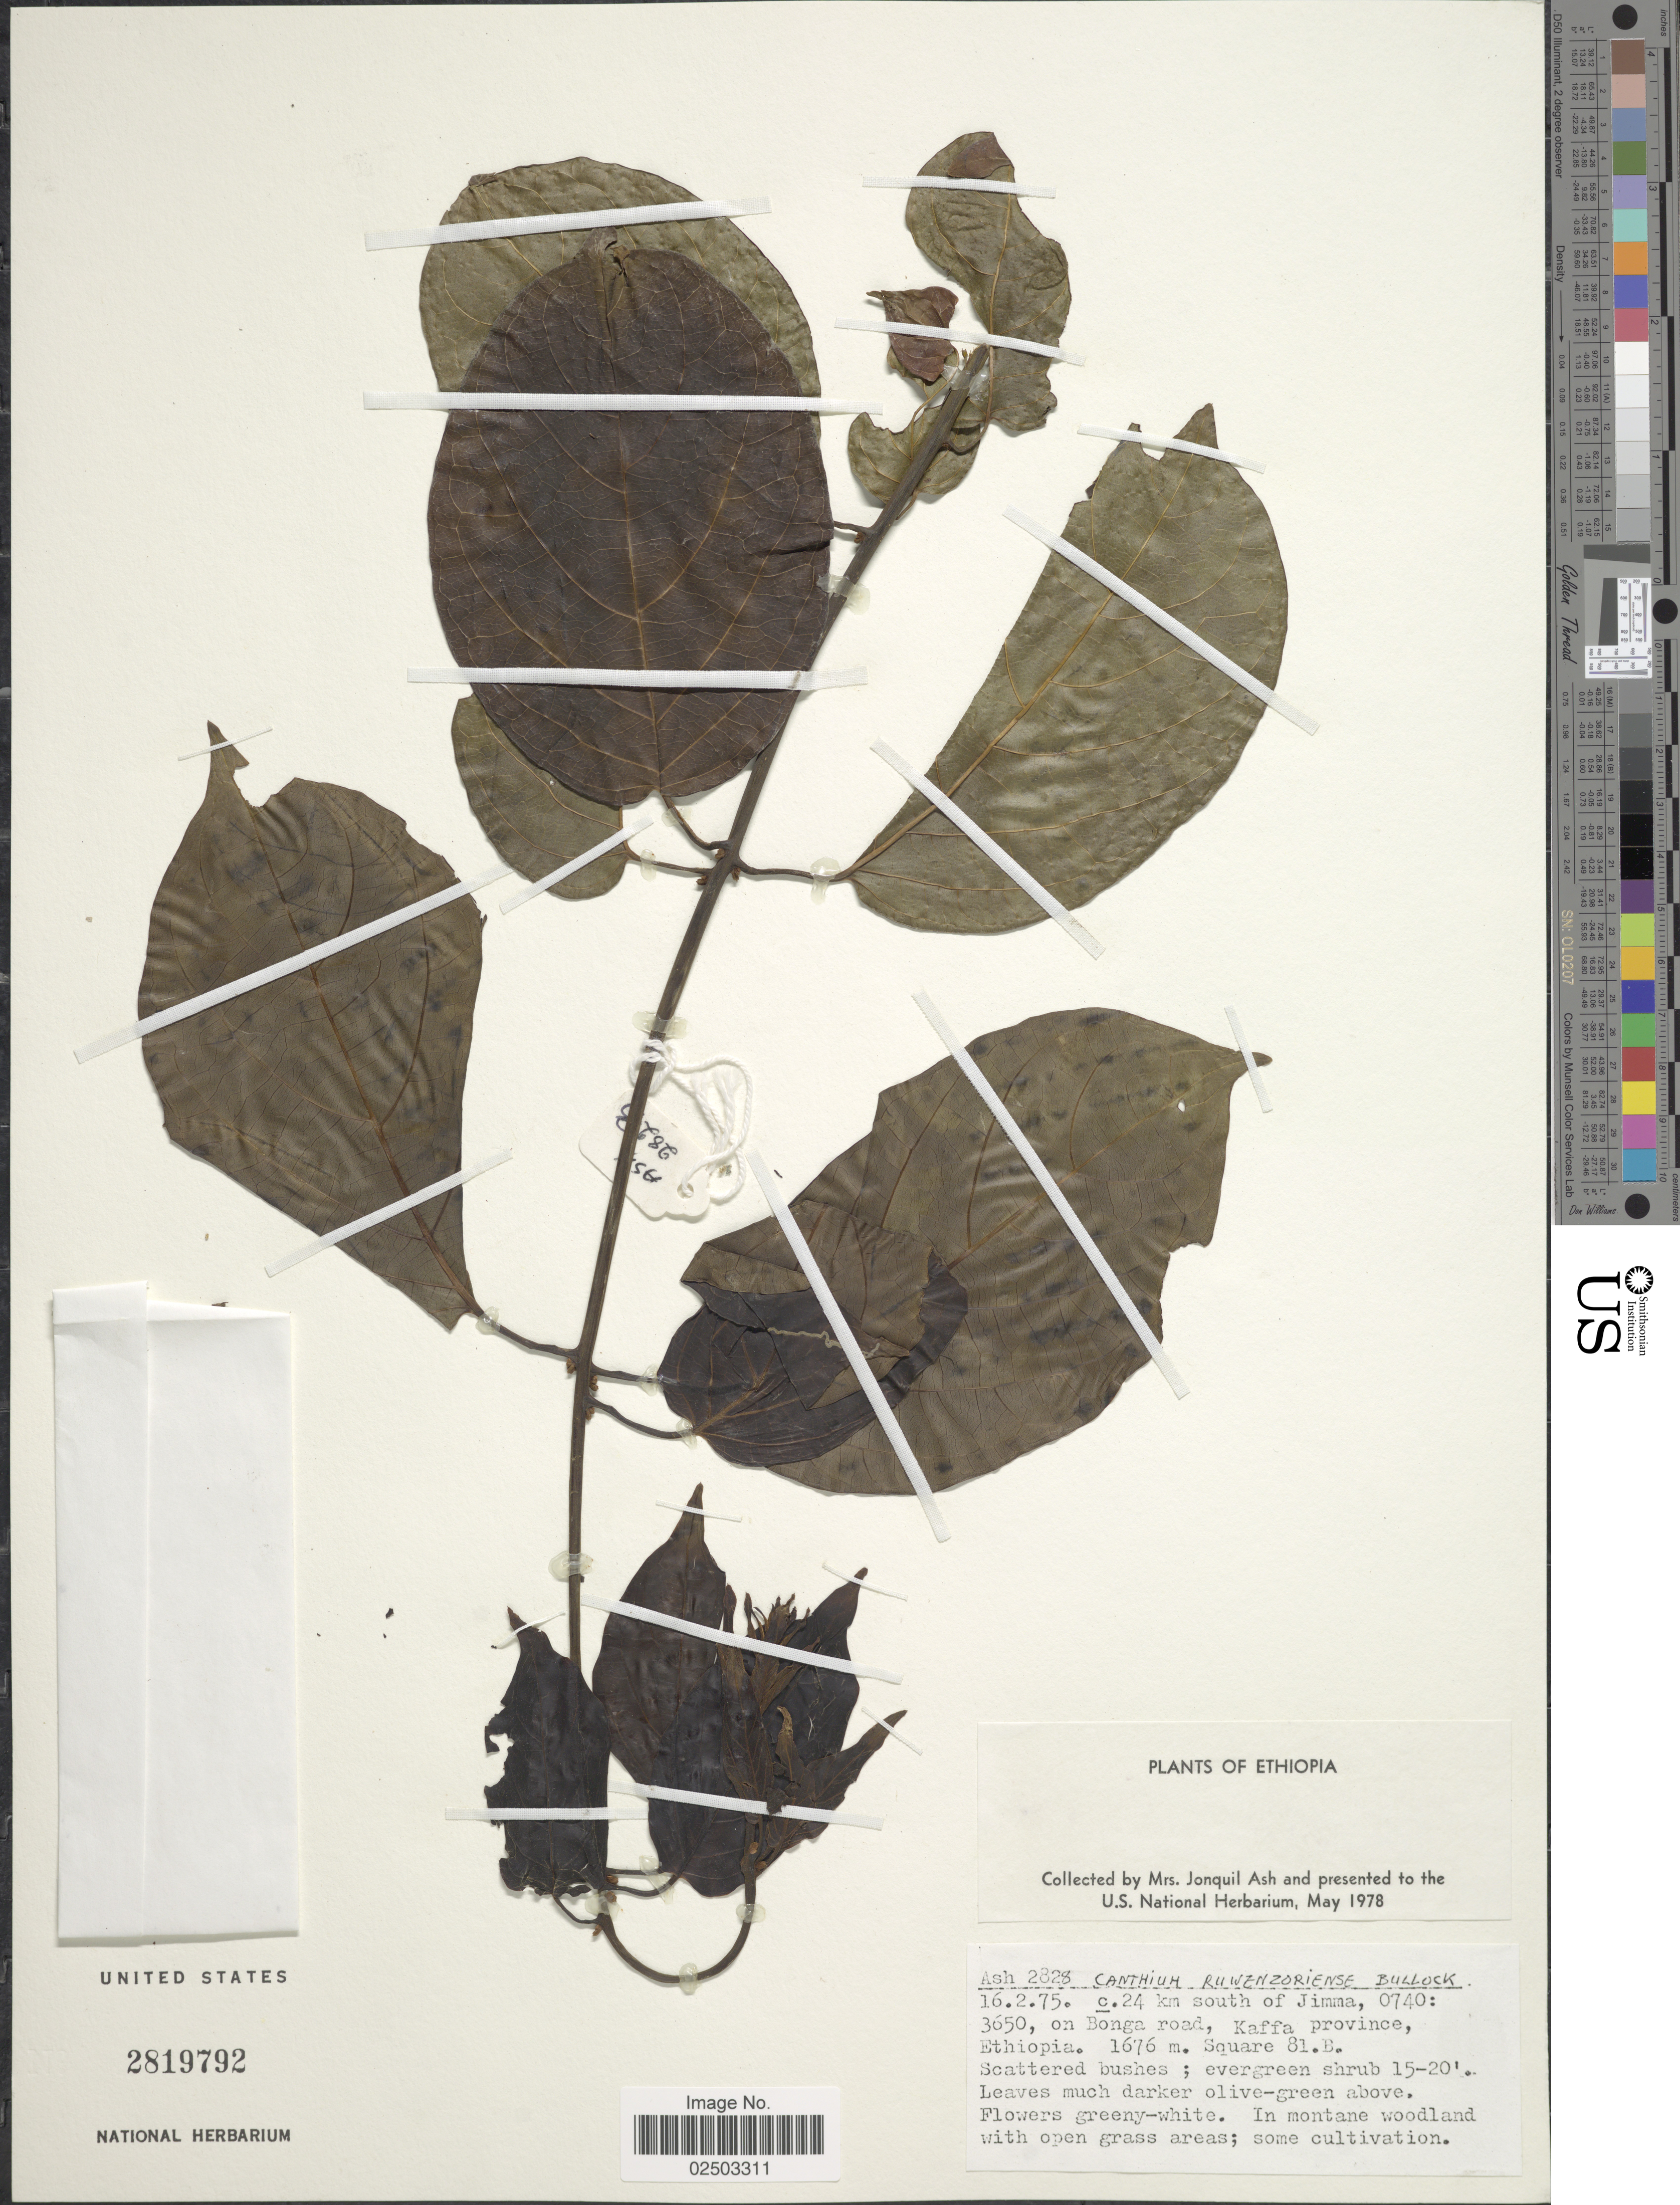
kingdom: Plantae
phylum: Tracheophyta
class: Magnoliopsida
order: Gentianales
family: Rubiaceae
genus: Canthium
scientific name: Canthium ruwenzoriense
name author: Bullock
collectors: J. Ash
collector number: Ash2828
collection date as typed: Transcribed d/m/y: 16/2/75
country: Ethiopia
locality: C. 24 km south of Jimma, on Bonga road, Kaffa province, Square 81.B.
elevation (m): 1676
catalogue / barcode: US 2819792